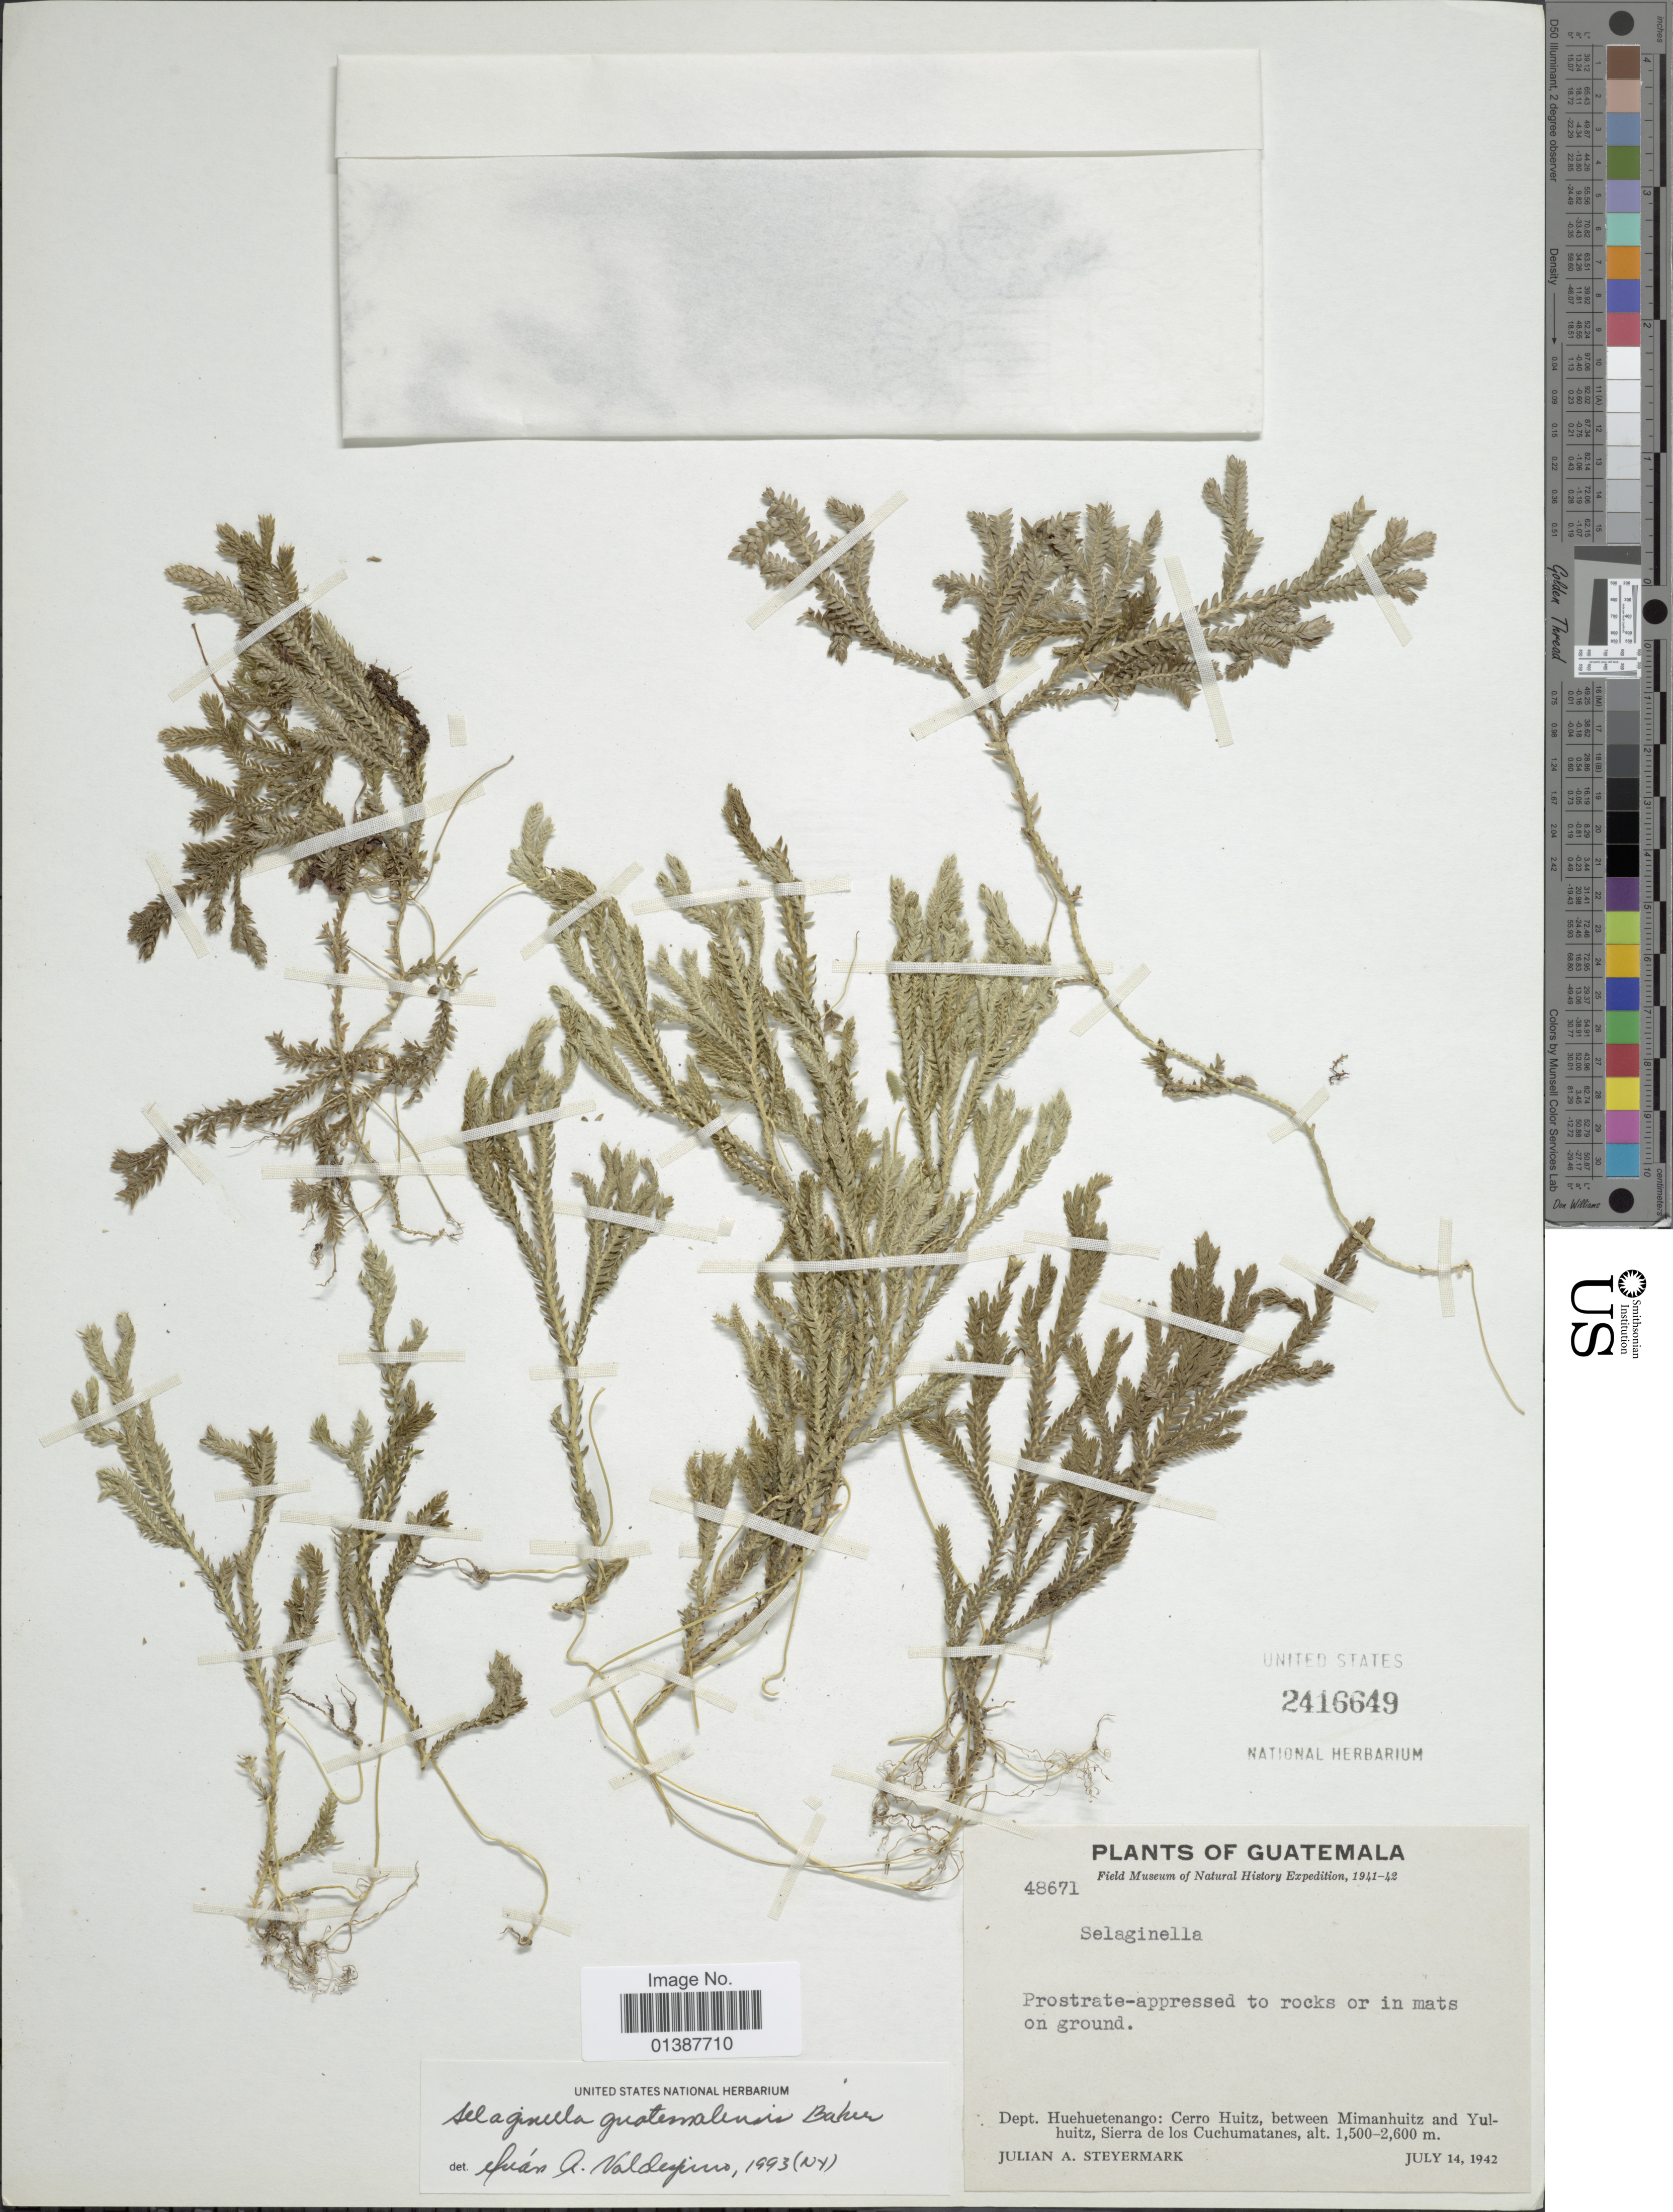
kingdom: Plantae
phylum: Tracheophyta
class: Lycopodiopsida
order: Selaginellales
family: Selaginellaceae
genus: Selaginella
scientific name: Selaginella guatemalensis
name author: Baker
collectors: J. Steyermark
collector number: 48671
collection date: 1942-07-14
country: Guatemala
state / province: Huehuetenango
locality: Dept. Huehuetenango: cerro Huitz, between Mimanhuitz and Yulhuitz, Sierra de los Cuchumatanes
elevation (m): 1500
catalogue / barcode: US 2416649